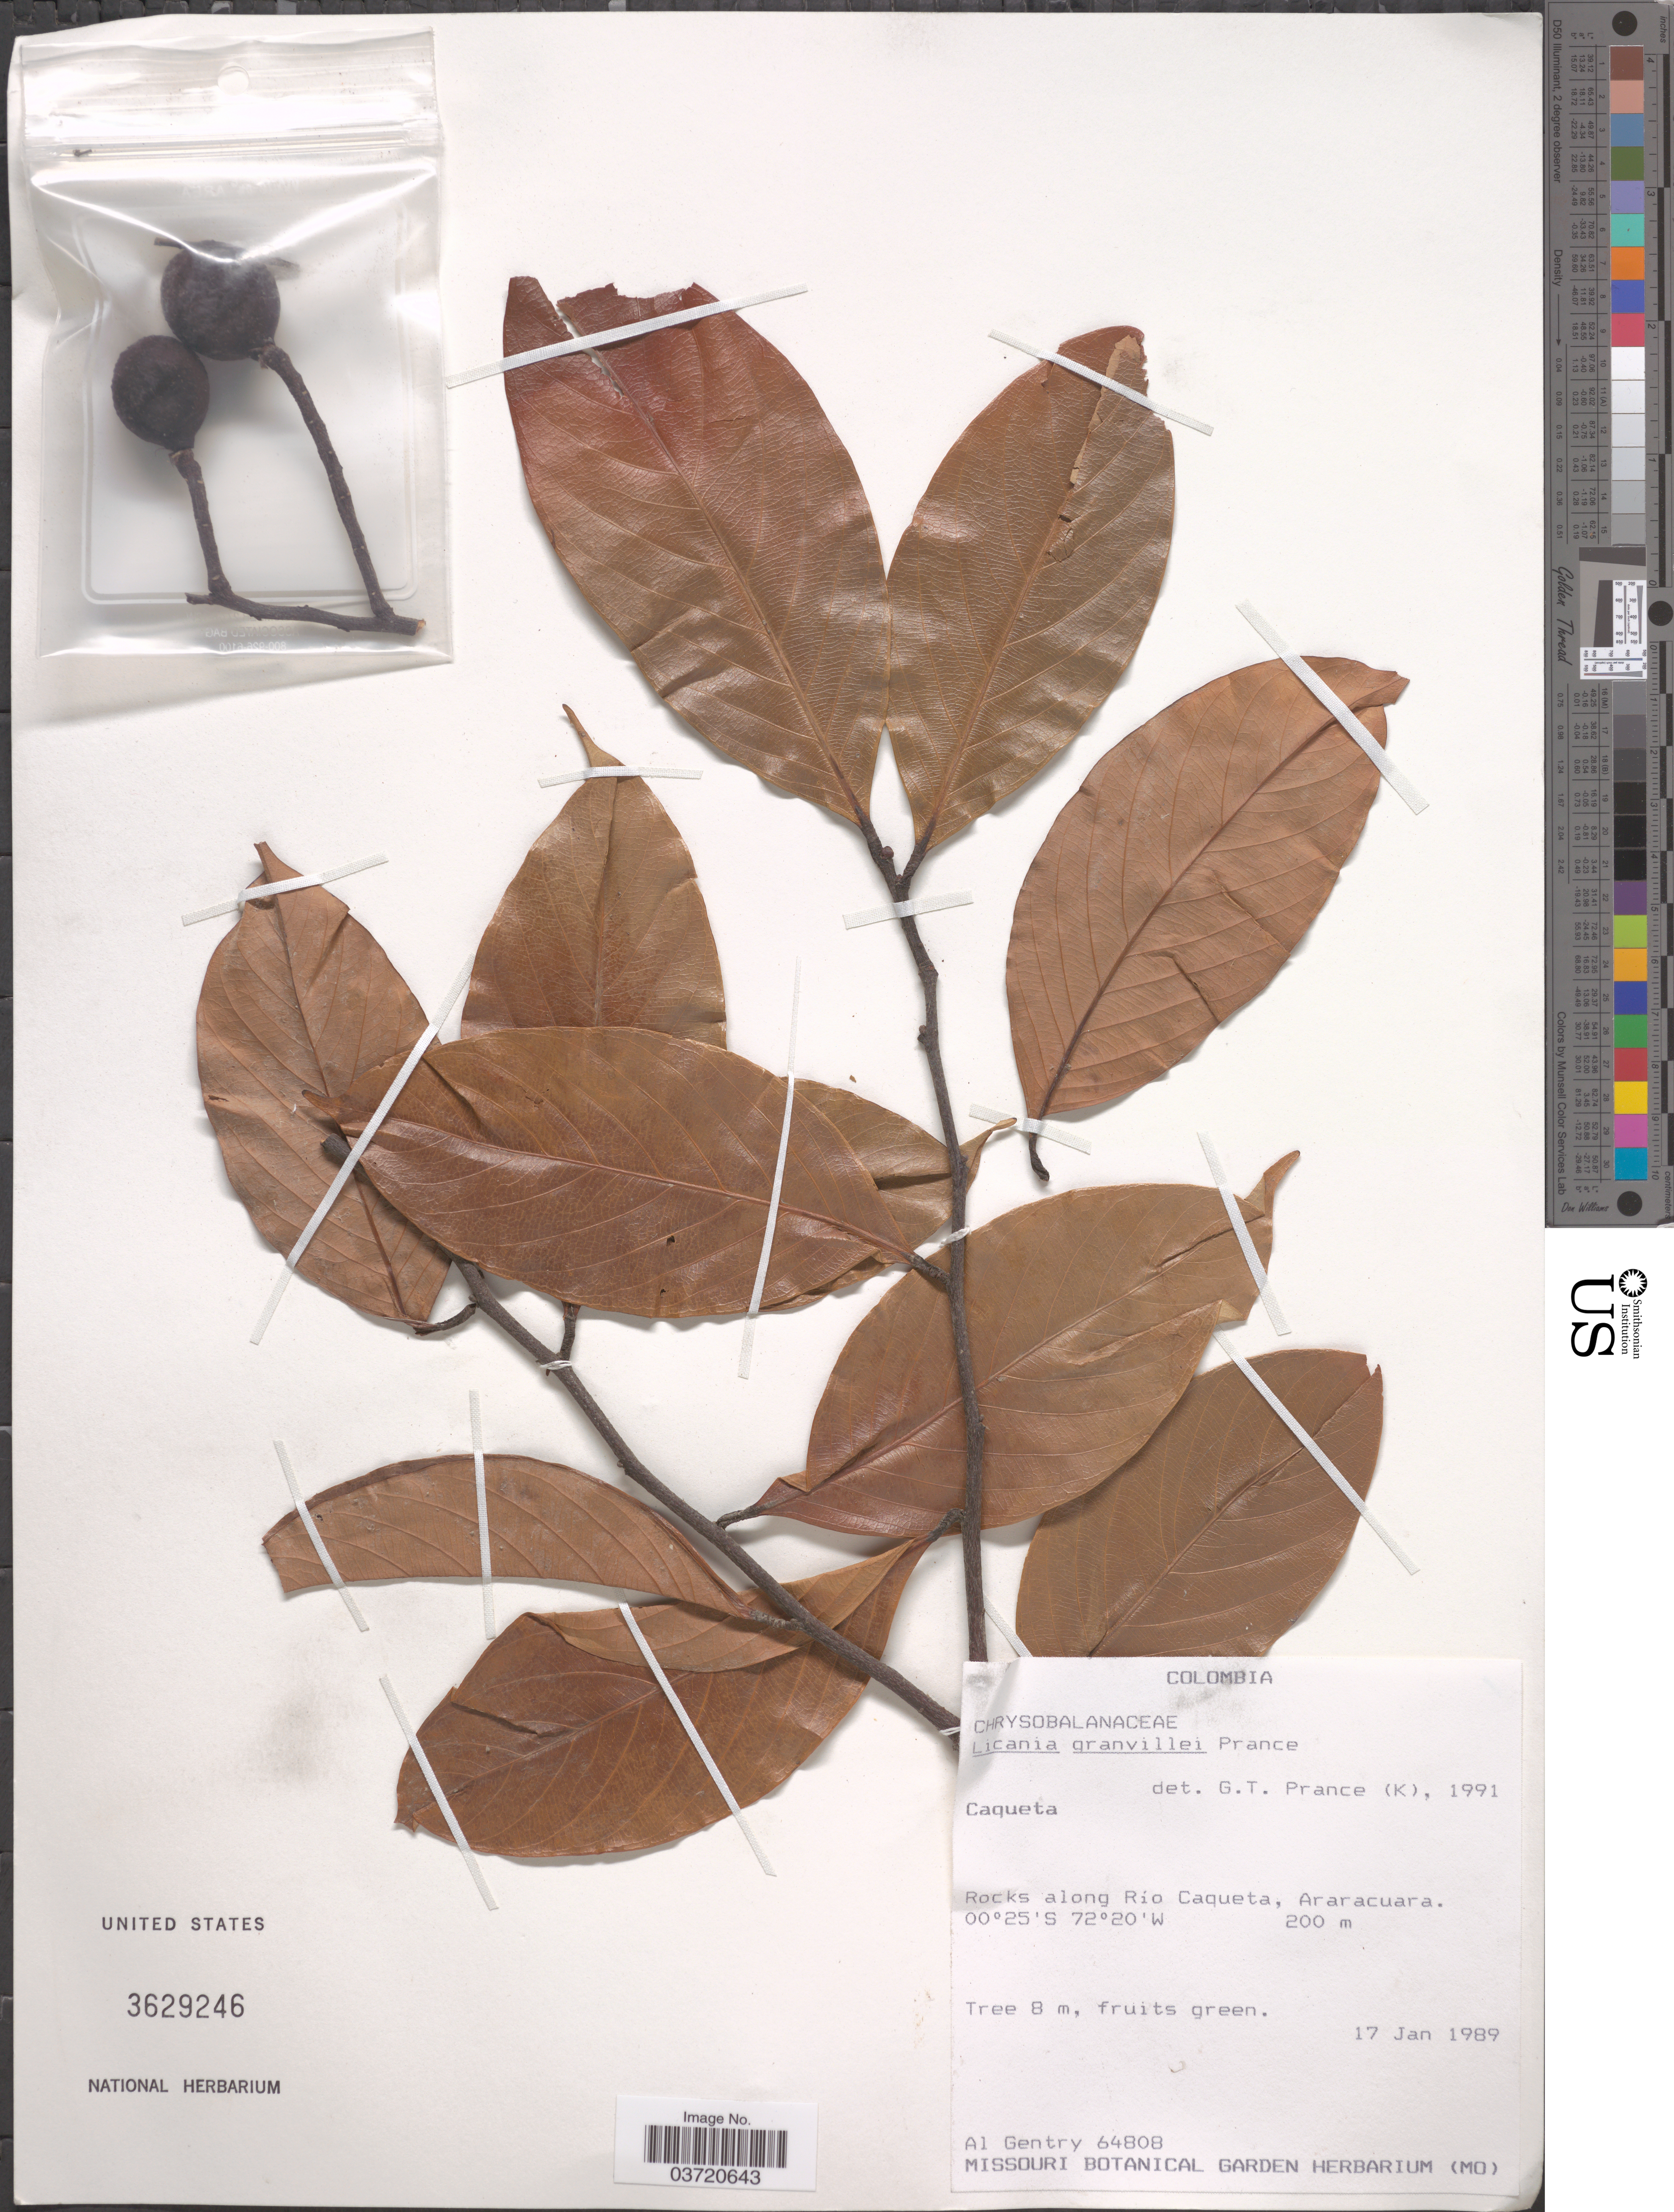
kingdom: Plantae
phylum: Tracheophyta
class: Magnoliopsida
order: Malpighiales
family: Chrysobalanaceae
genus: Leptobalanus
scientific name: Leptobalanus granvillei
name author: (Prance) Sothers & Prance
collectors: A. H. Gentry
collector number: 64808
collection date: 1989-01-17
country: Colombia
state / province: Caquetá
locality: Rocks along Río Caqueta, Araracuara.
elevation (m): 200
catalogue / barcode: US 3629246